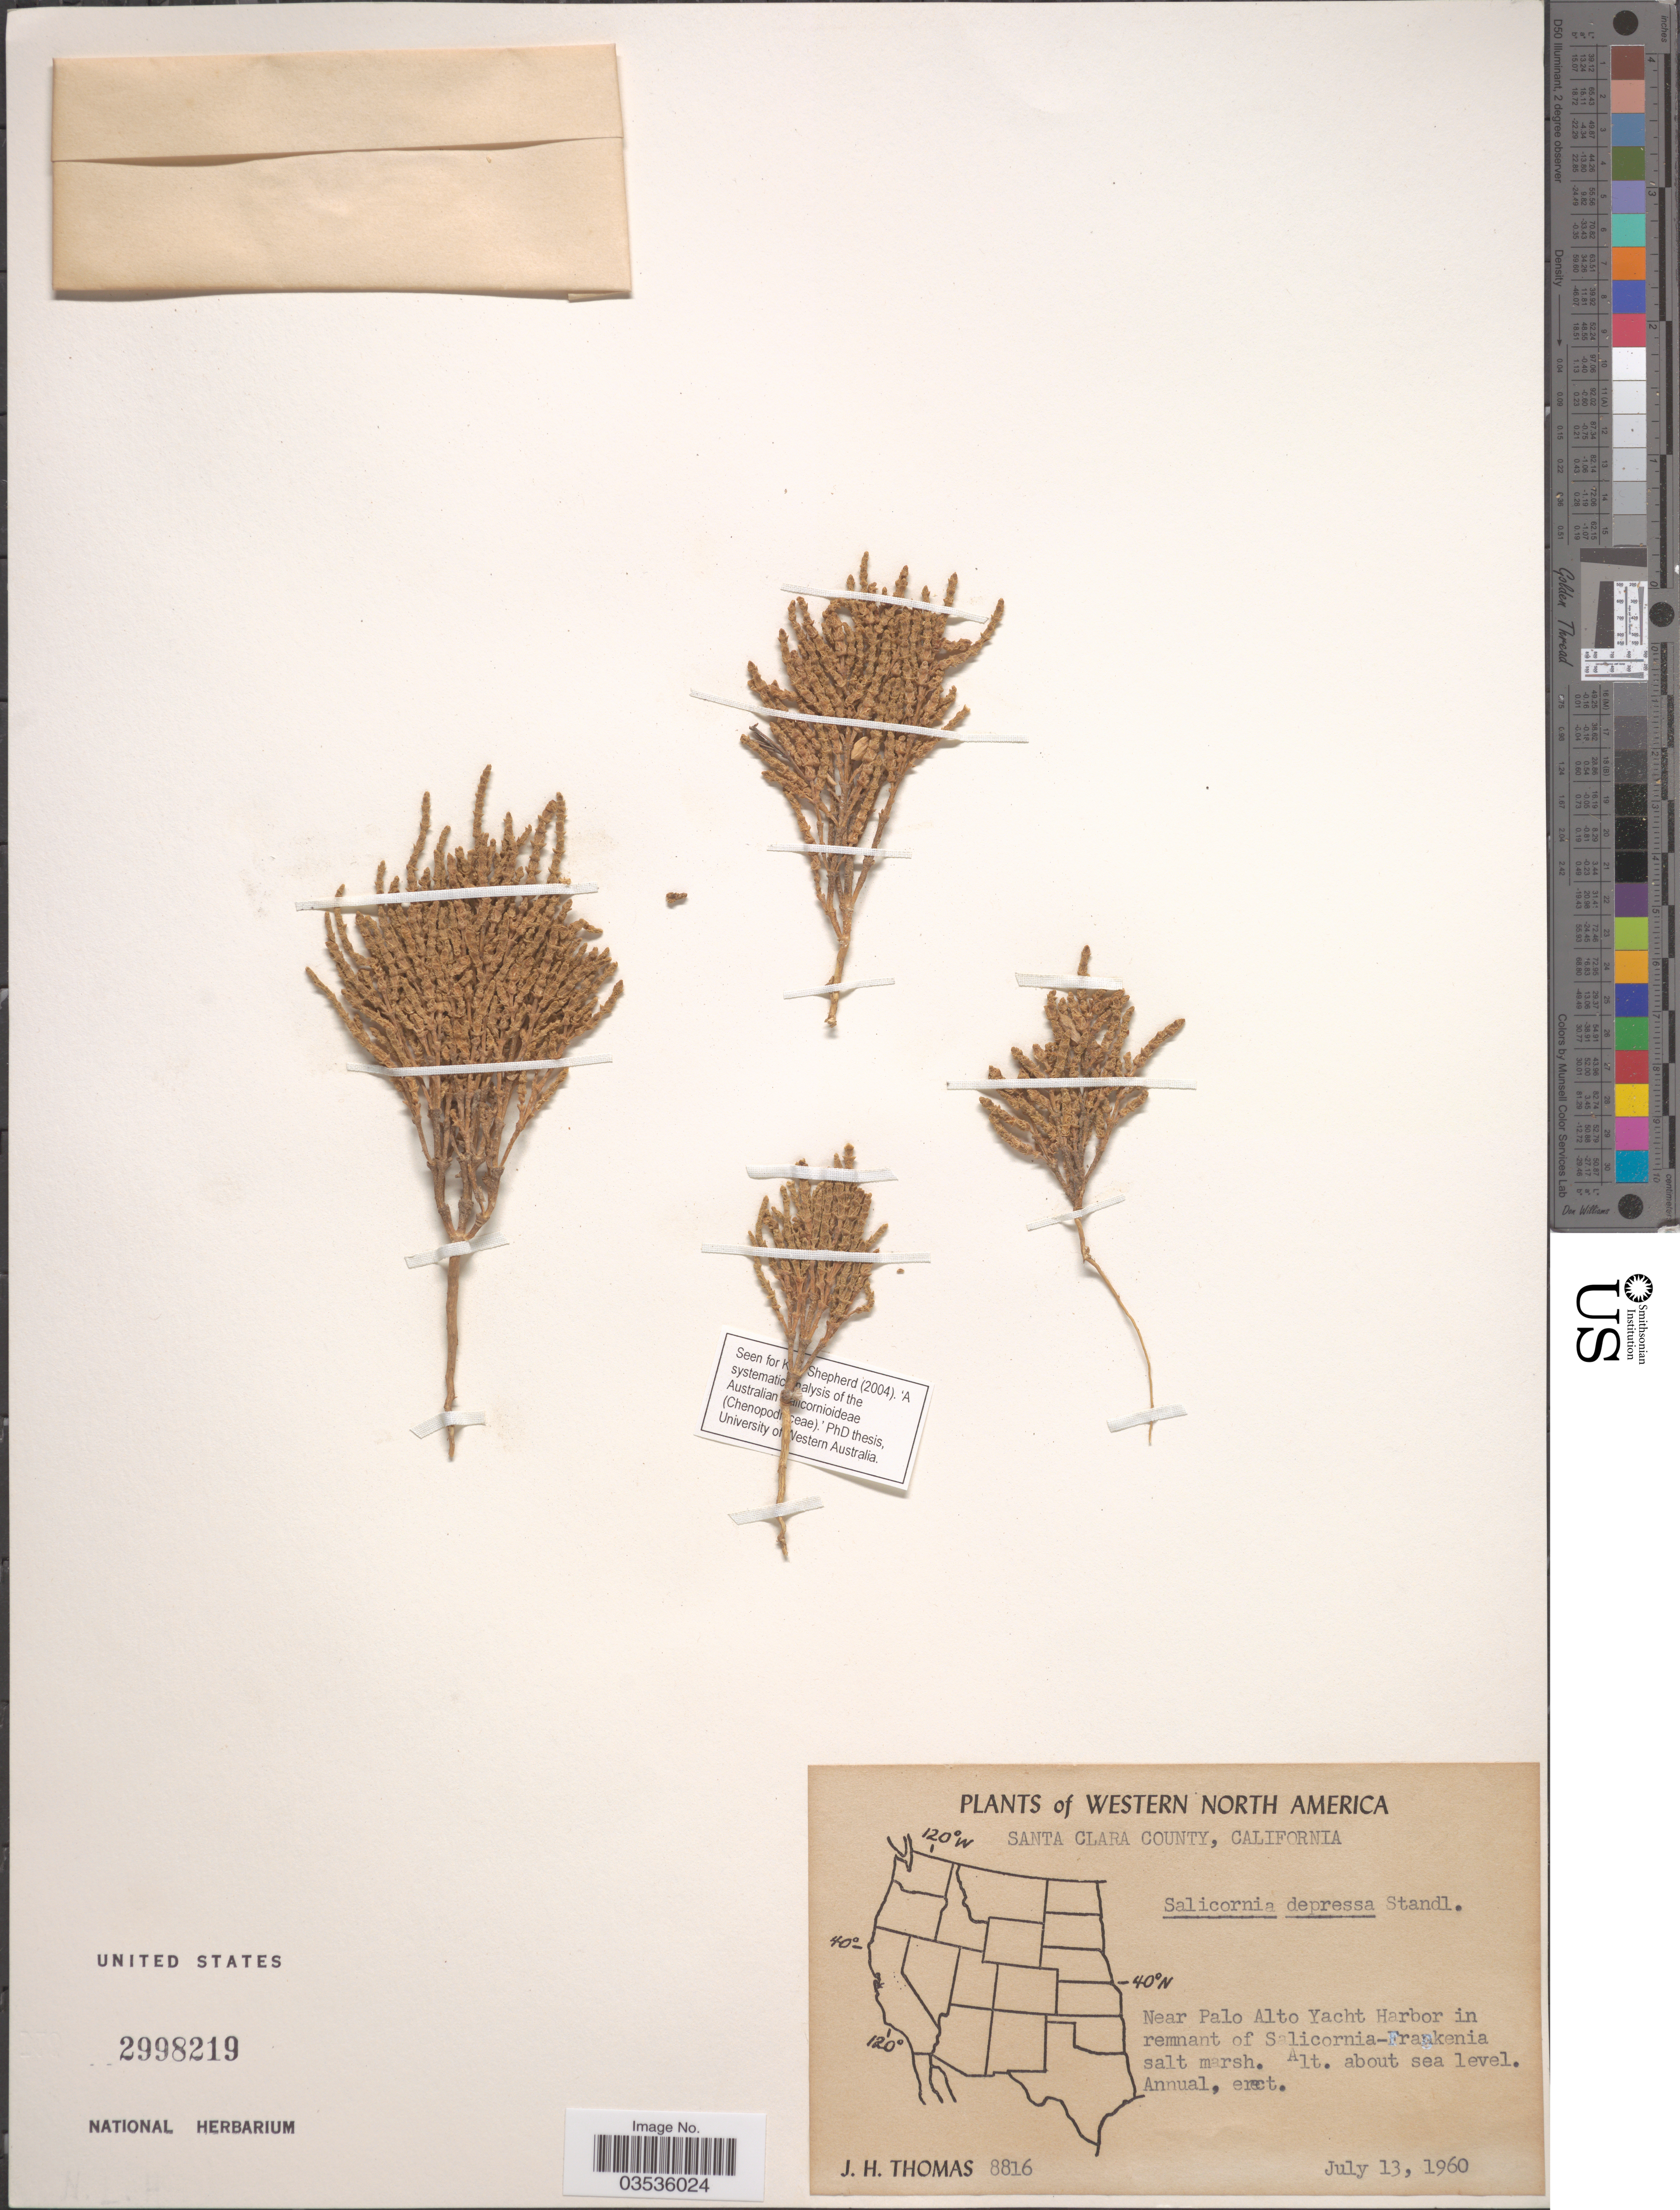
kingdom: Plantae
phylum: Tracheophyta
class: Magnoliopsida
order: Caryophyllales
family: Amaranthaceae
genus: Salicornia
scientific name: Salicornia depressa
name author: Standl.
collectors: J. H. Thomas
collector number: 8816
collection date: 1960-07-13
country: United States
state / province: California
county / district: Santa Clara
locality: Western North America. Santa Clara County. Near Palo Alto Yacht Harbo.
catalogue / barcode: US 2998219